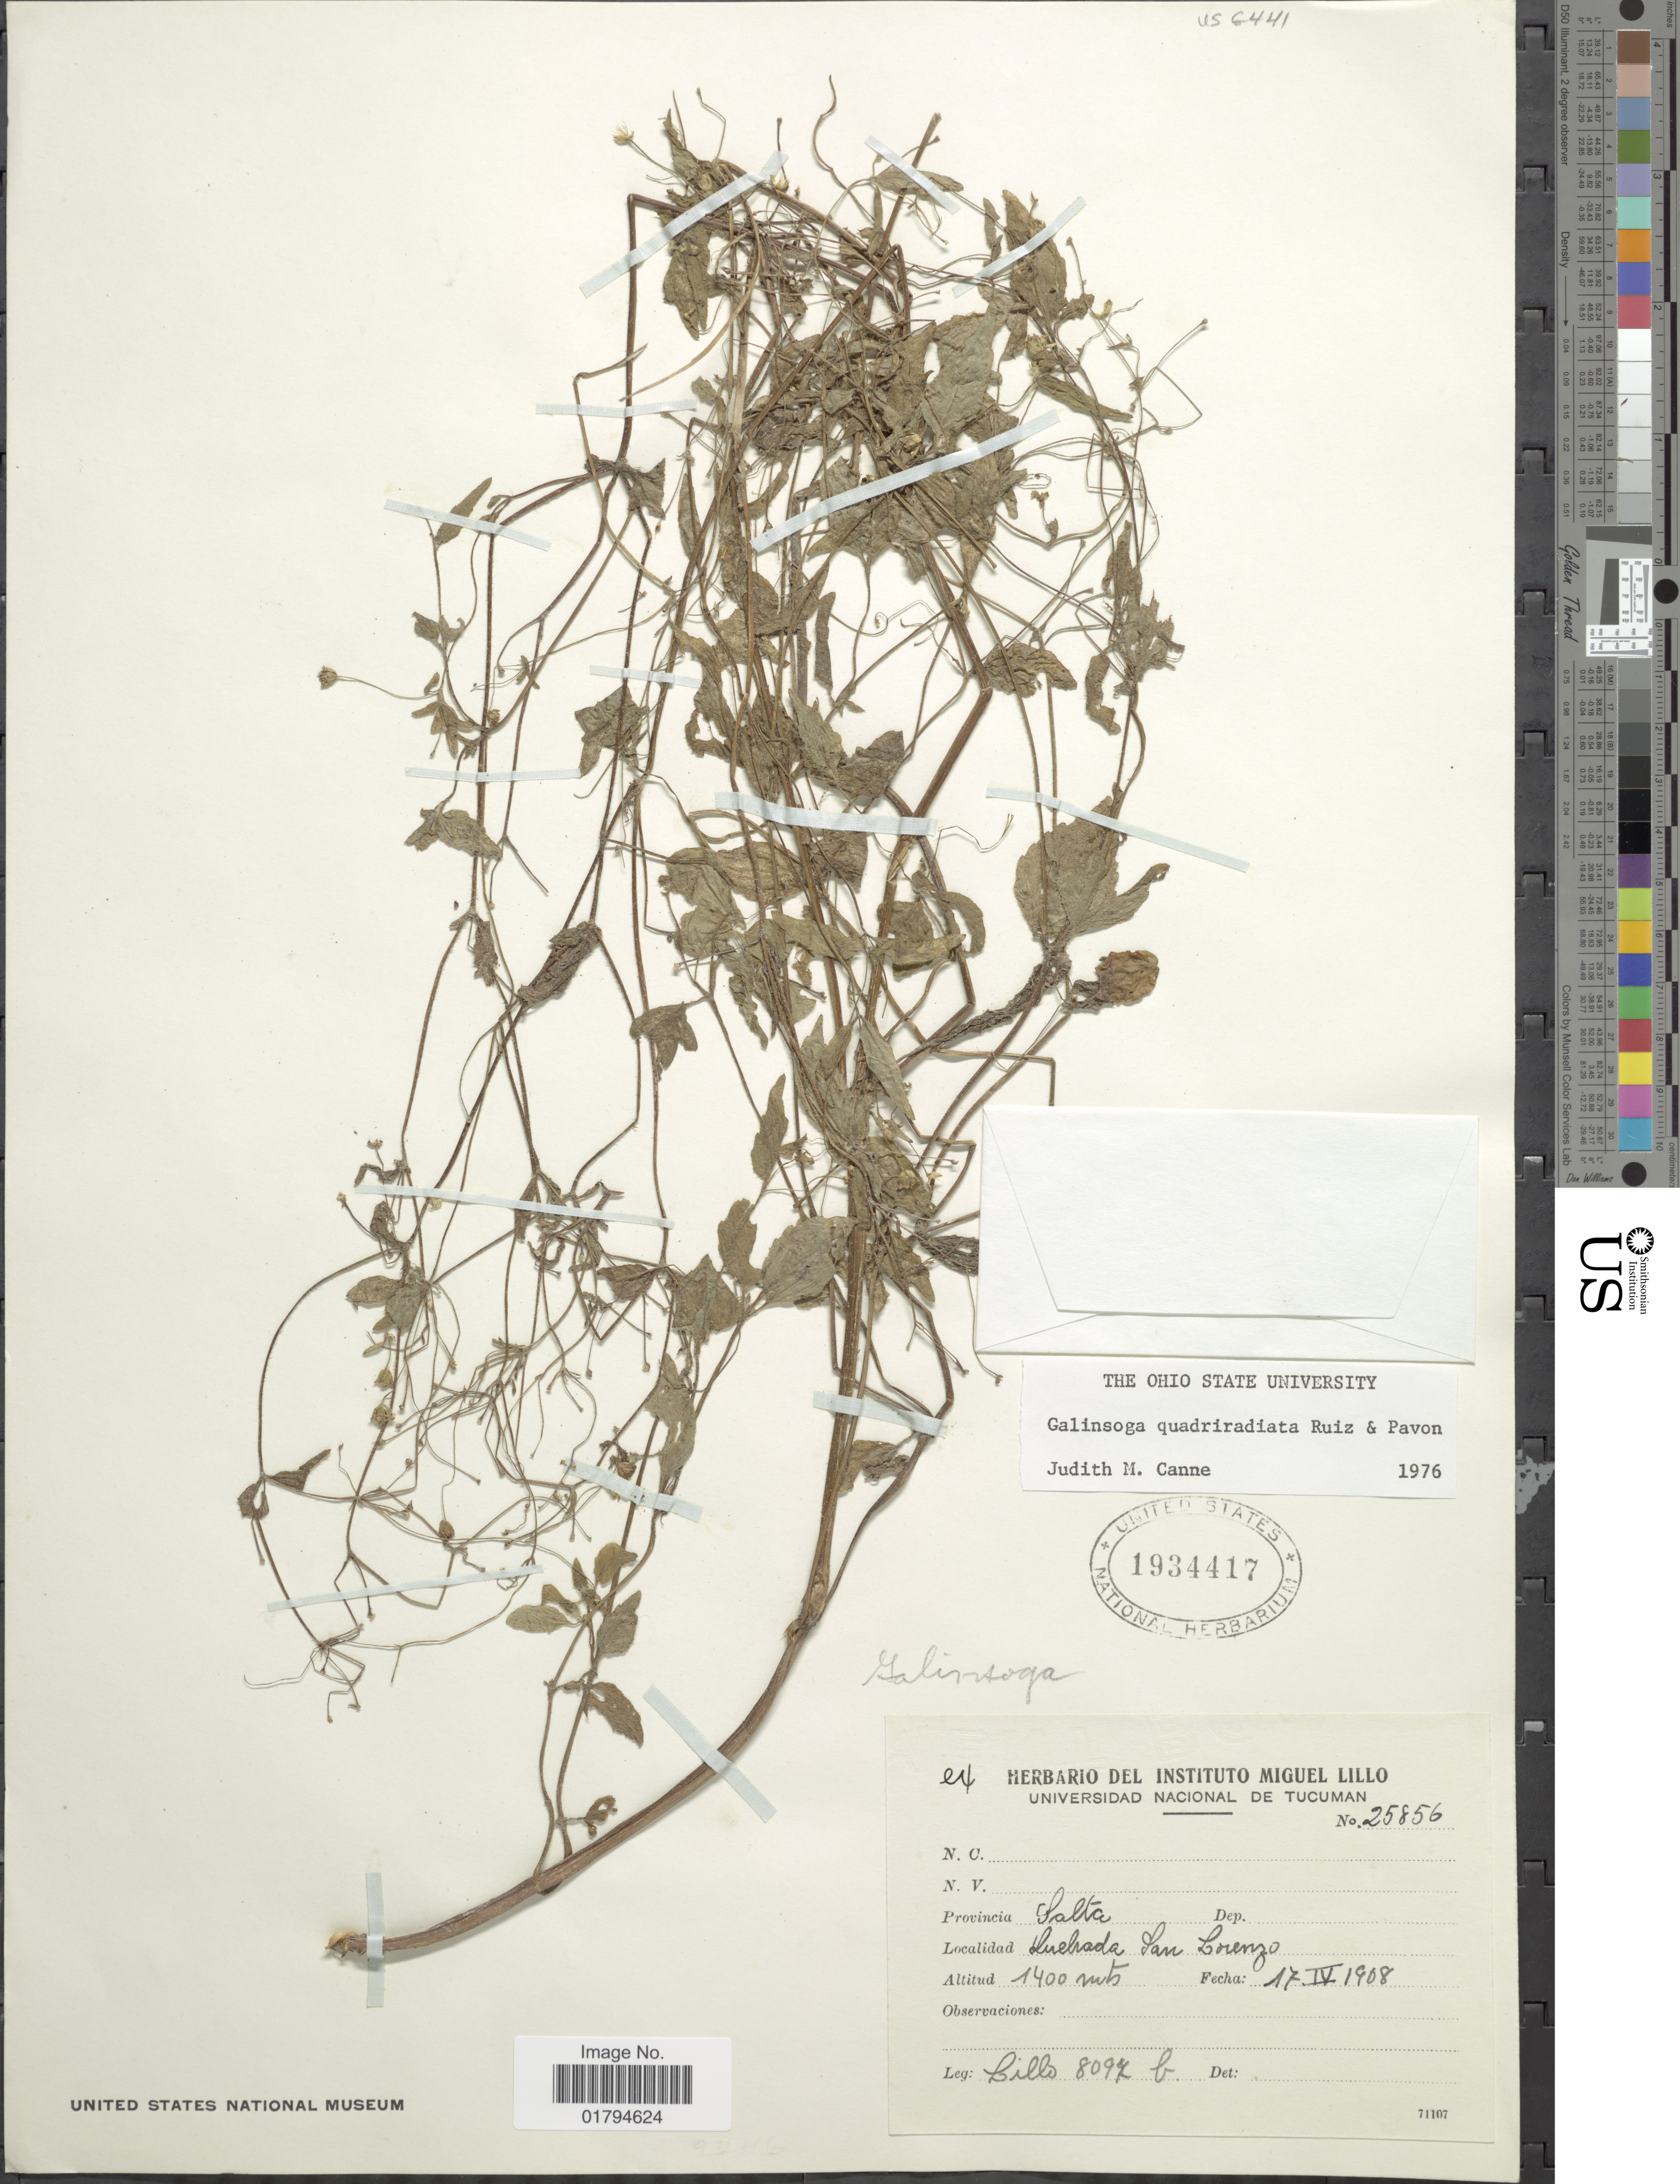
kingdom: Plantae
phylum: Tracheophyta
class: Magnoliopsida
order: Asterales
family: Asteraceae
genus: Galinsoga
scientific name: Galinsoga quadriradiata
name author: Ruiz & Pav.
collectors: -. Lillo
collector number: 8097b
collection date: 1908-04-17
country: Argentina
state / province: Salta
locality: Quebrada San Lorenzo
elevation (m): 1400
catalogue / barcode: US 1934417